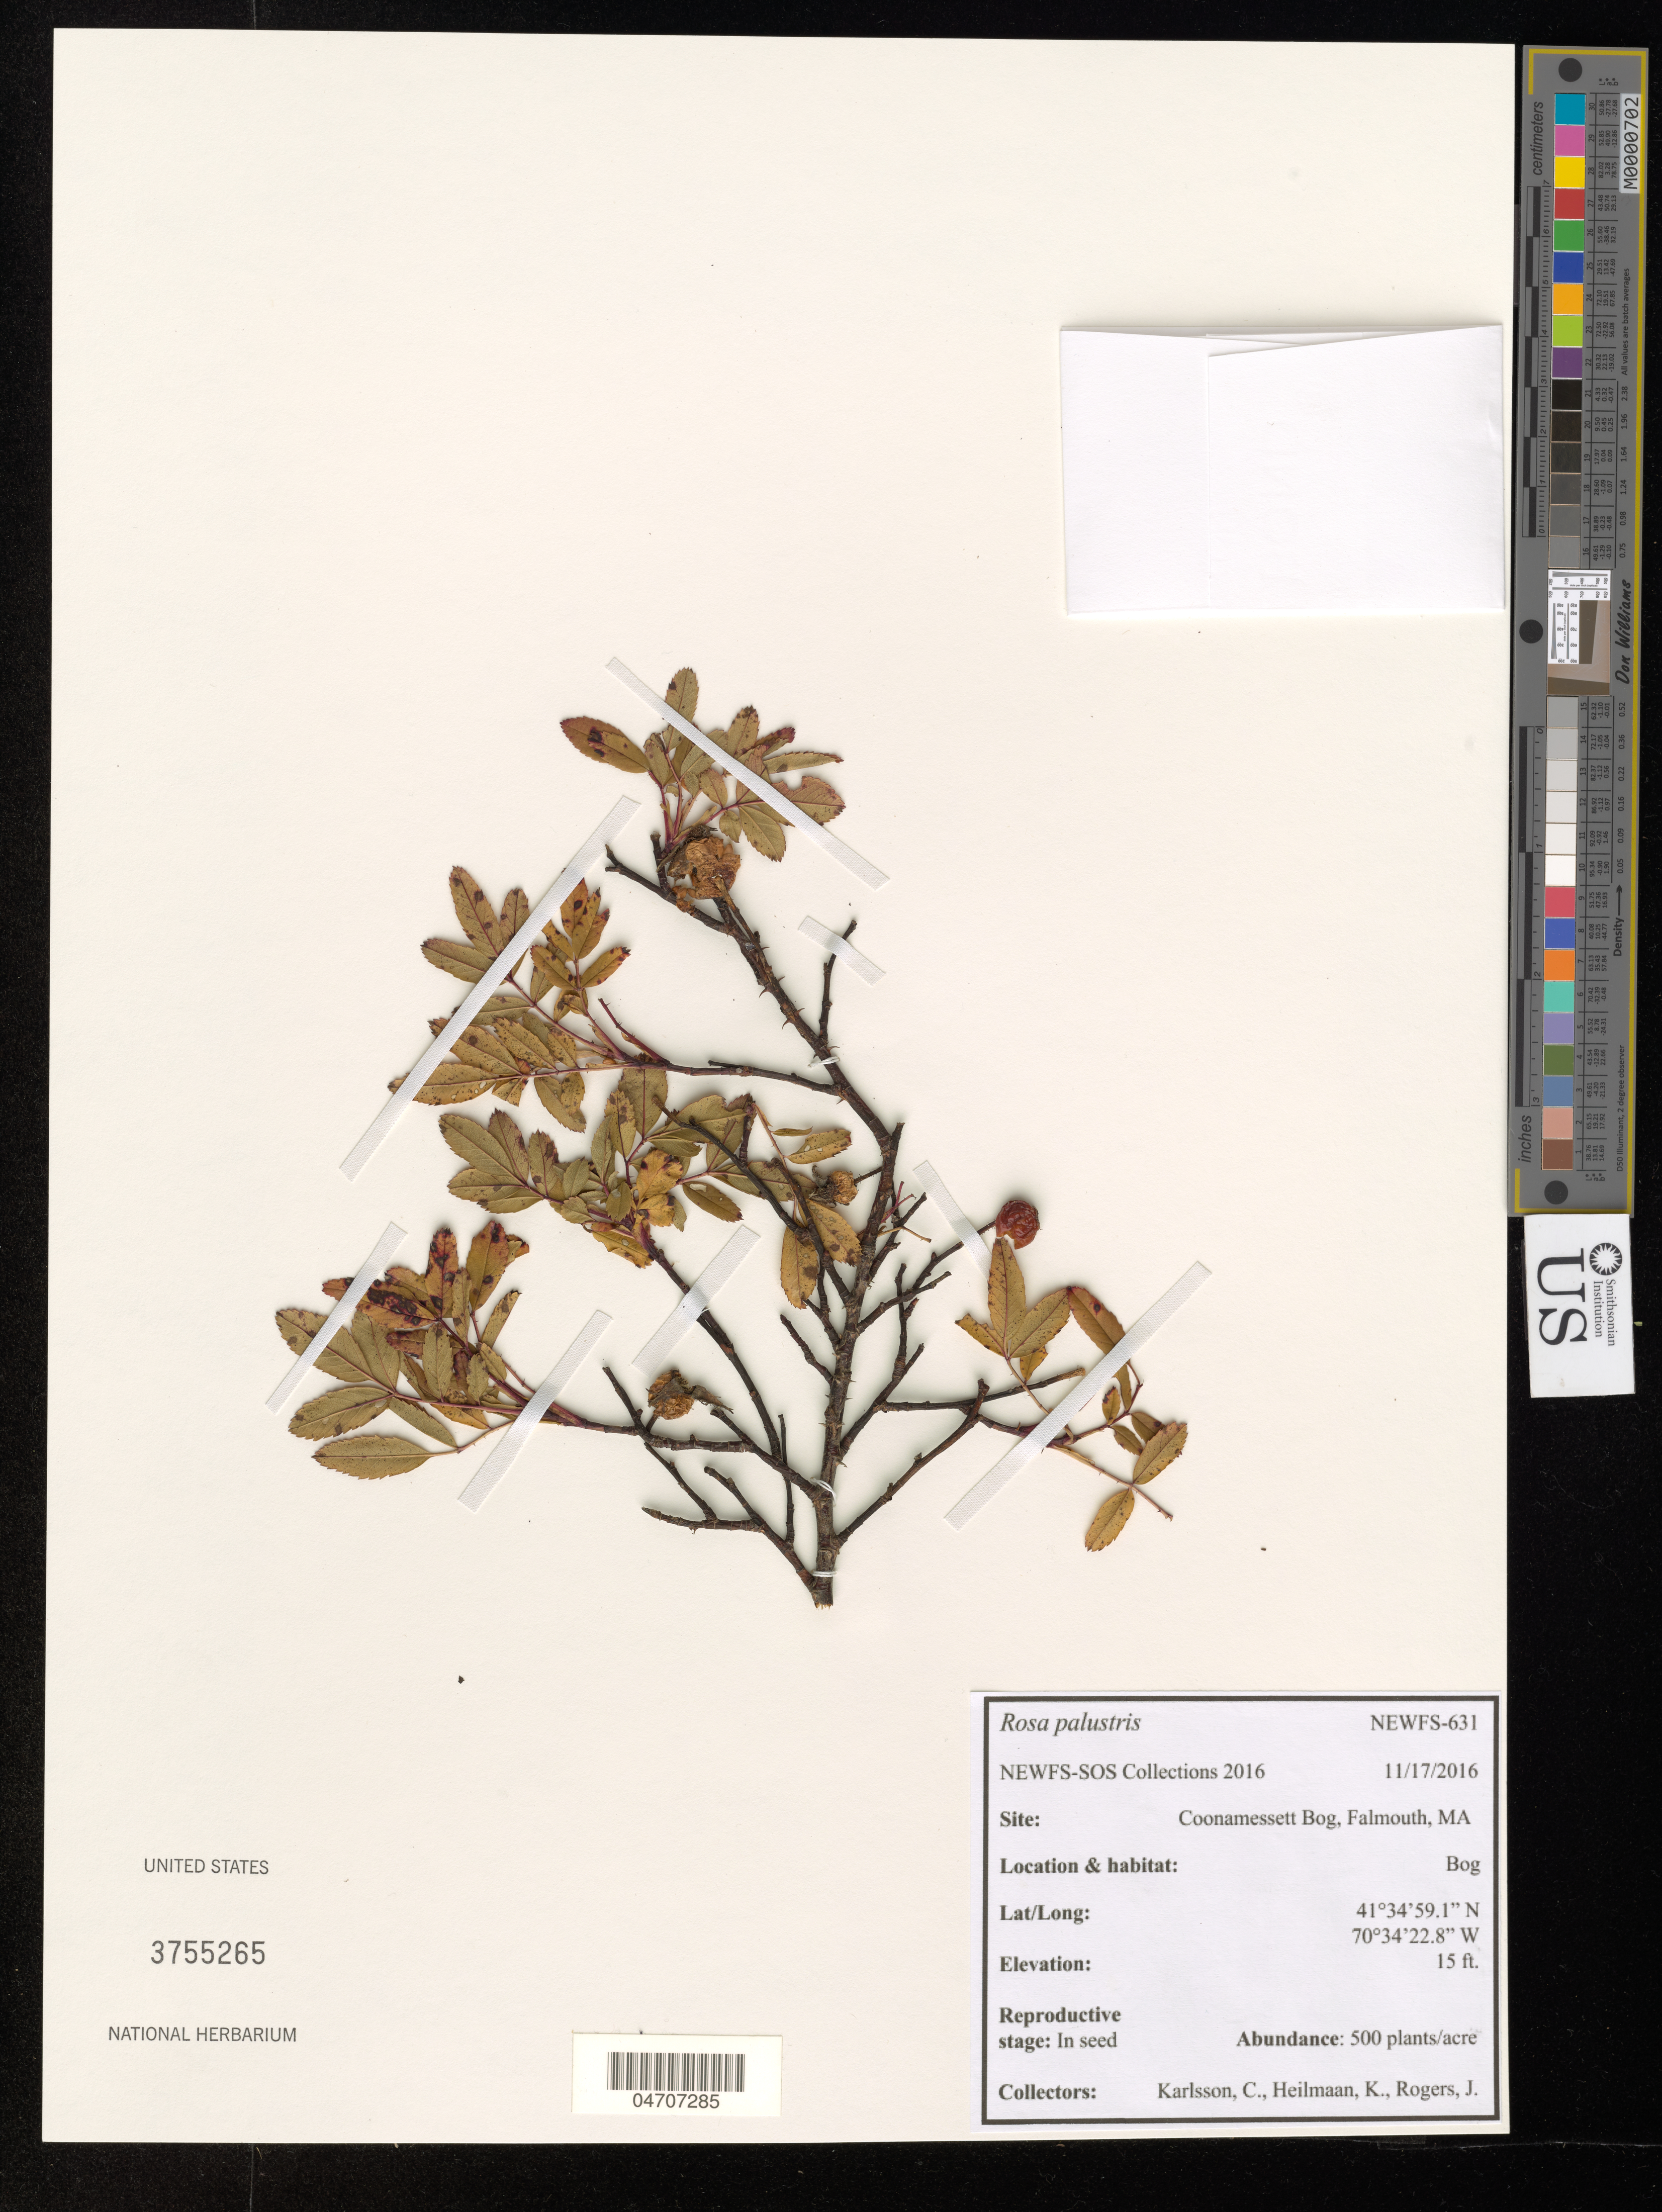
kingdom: Plantae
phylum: Tracheophyta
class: Magnoliopsida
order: Rosales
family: Rosaceae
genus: Rosa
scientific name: Rosa palustris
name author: Marshall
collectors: C. Karlsson, C. Macko & J. Rogers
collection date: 2016-11-17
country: United States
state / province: Massachusetts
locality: Site: Coonamessett Bog, Falmouth, MA.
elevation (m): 5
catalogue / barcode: US 3755265